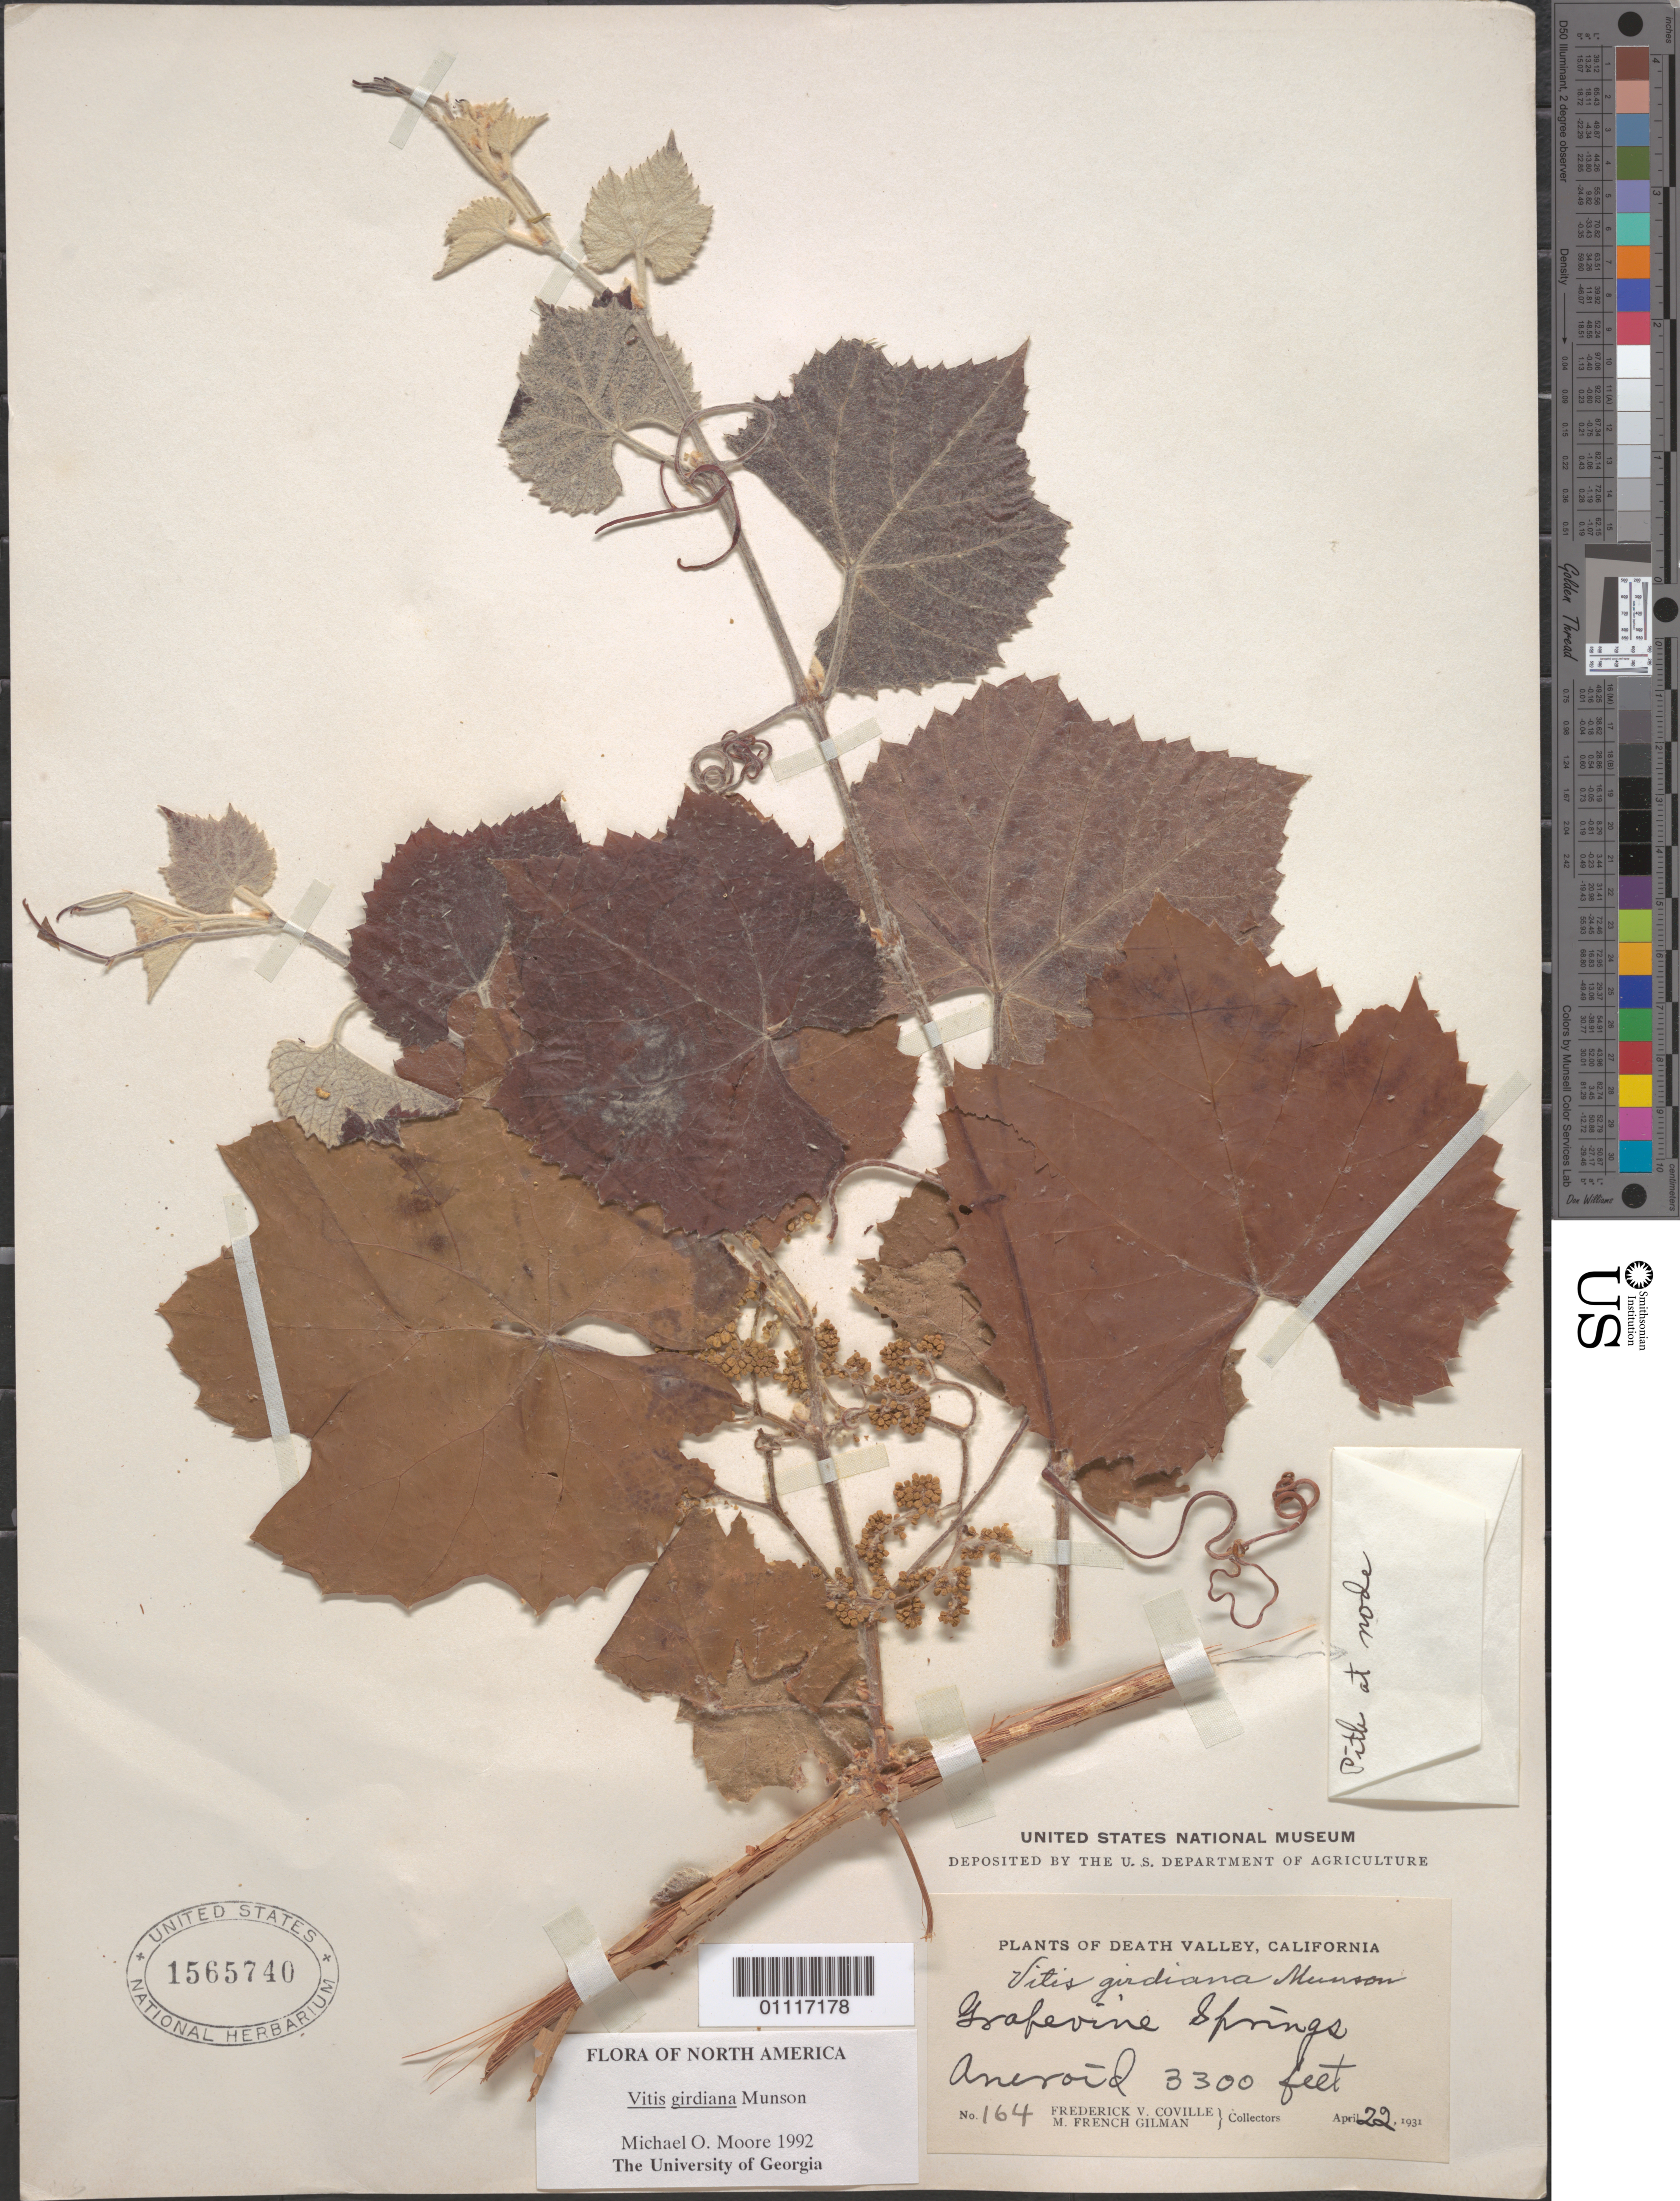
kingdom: Plantae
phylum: Tracheophyta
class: Magnoliopsida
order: Vitales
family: Vitaceae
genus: Vitis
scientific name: Vitis girdiana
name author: Munson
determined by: Moore, M. O.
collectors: F. V. Coville & M. F. Gilman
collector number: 164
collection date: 1931-04-22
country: United States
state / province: California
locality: Grapevine Springs, Aneroil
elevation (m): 1006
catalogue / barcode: US 1565740